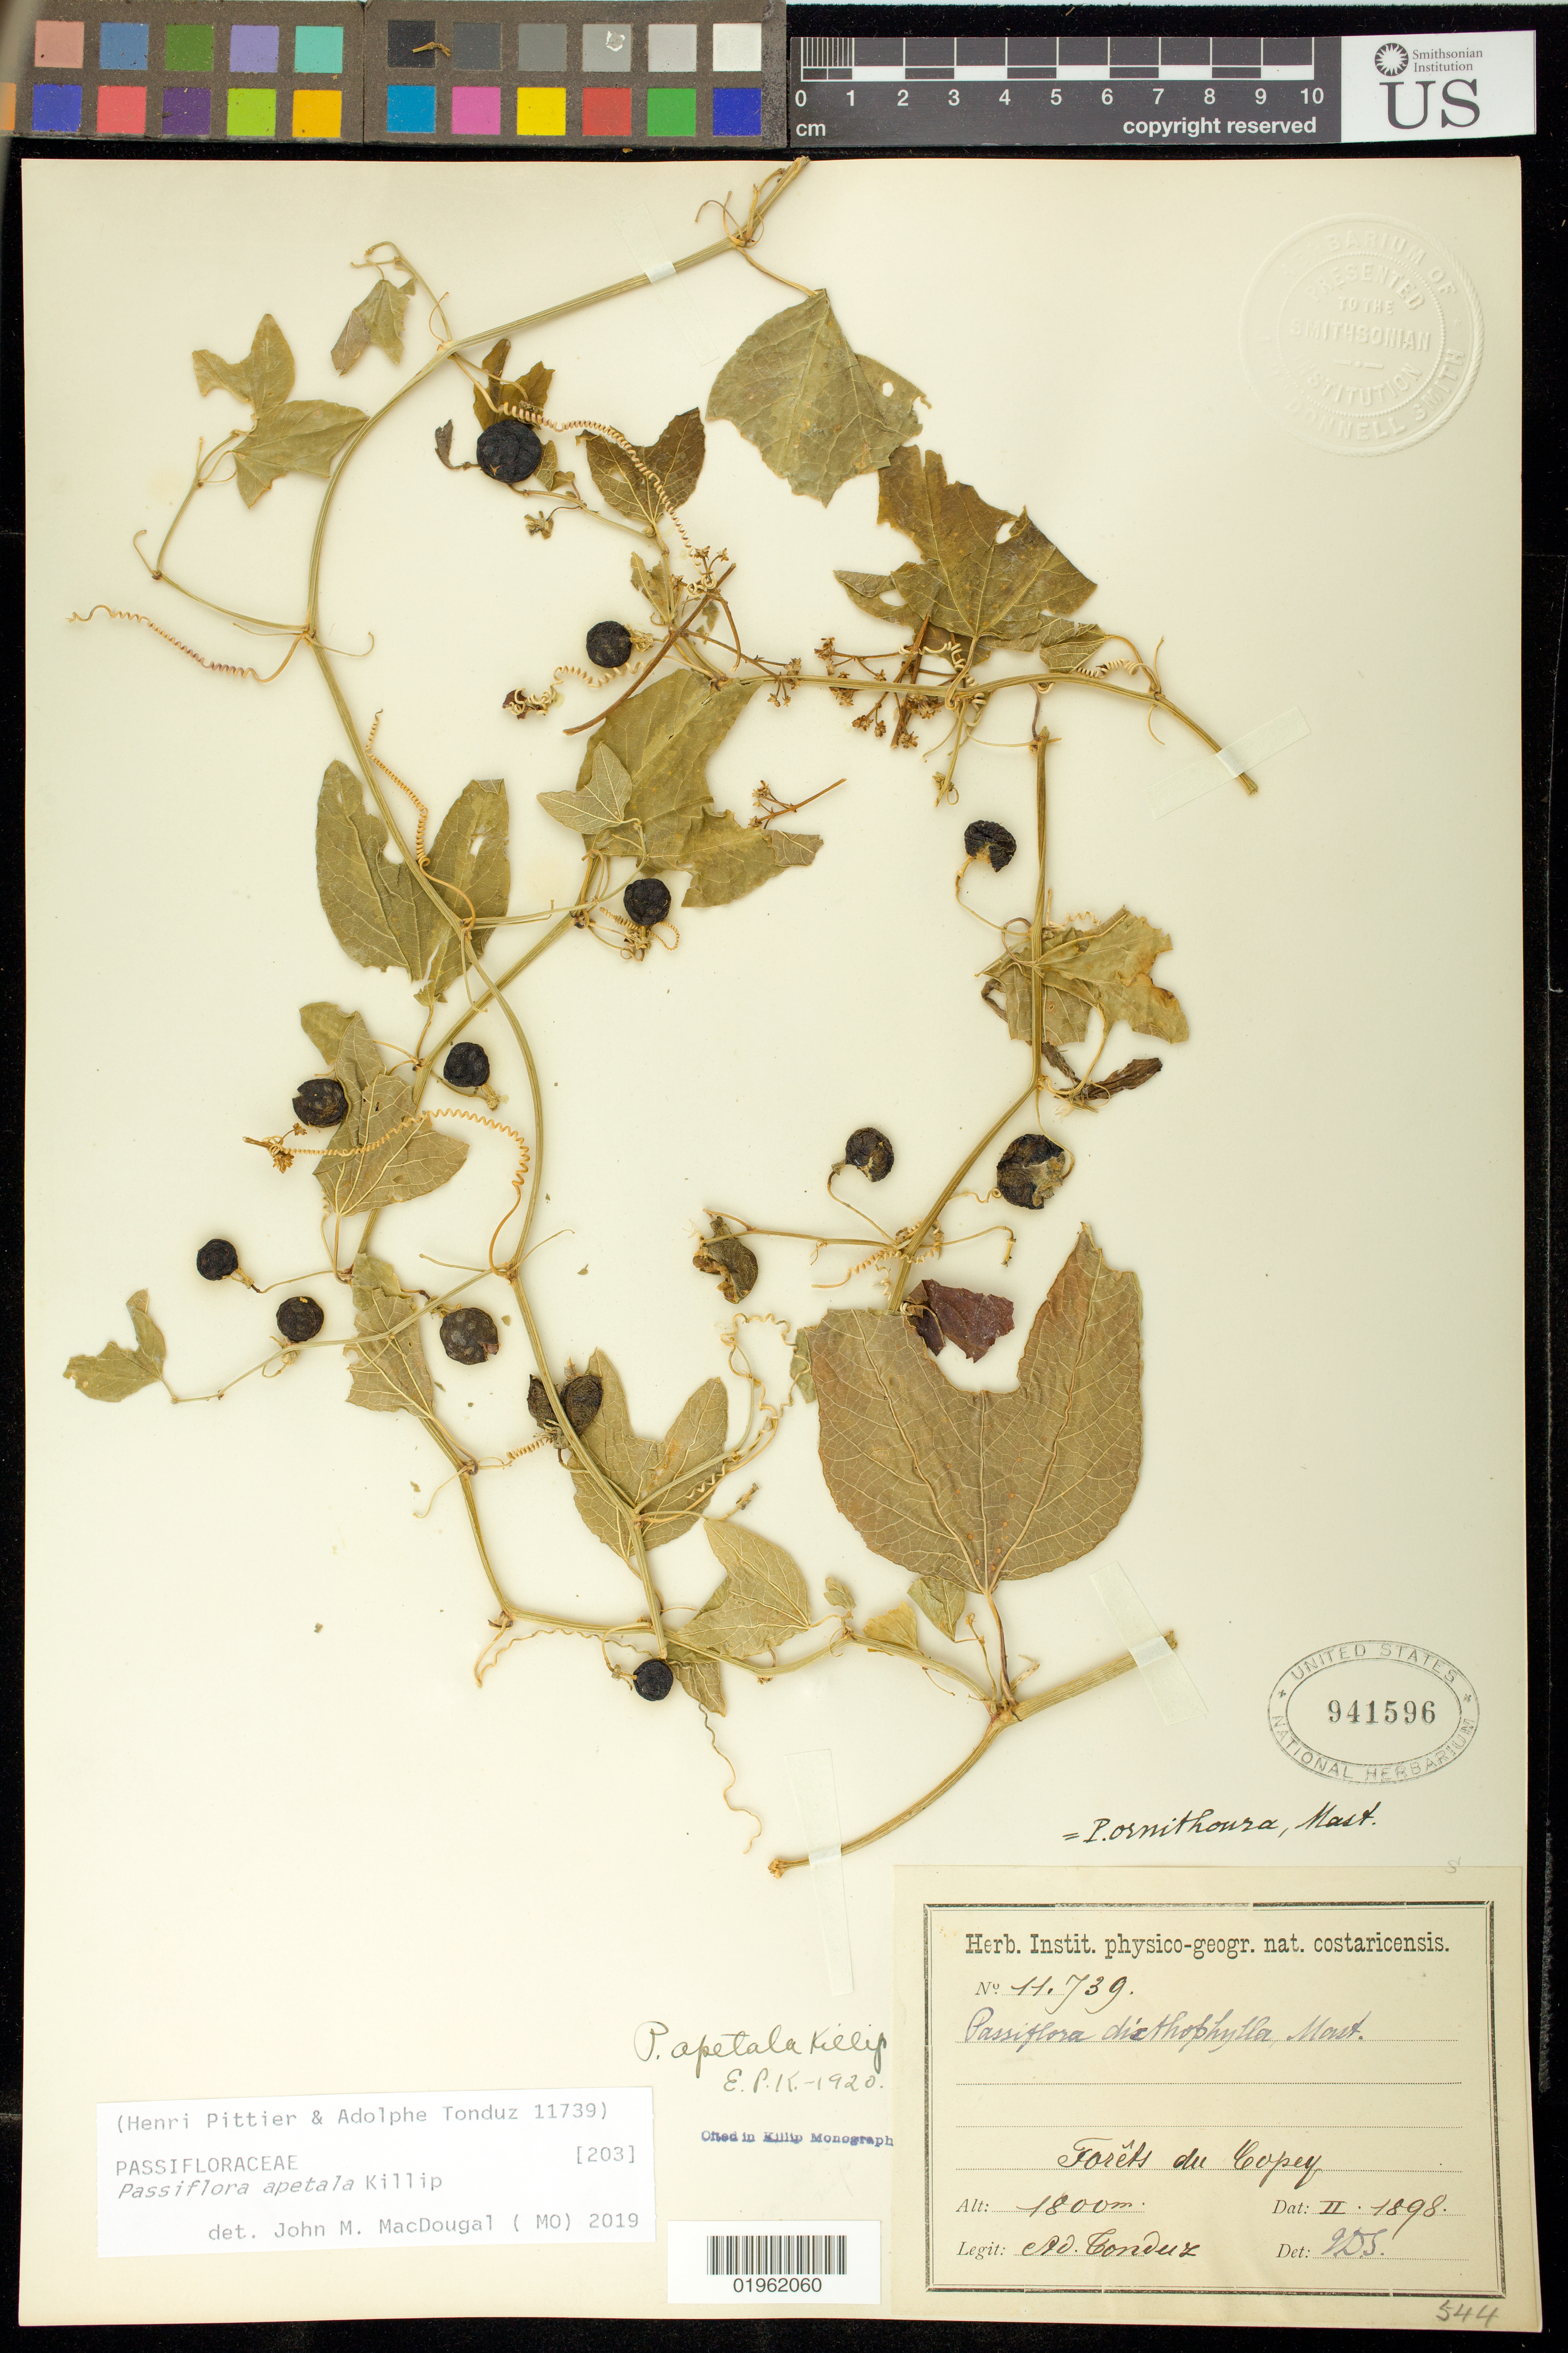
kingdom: Plantae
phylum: Tracheophyta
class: Magnoliopsida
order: Malpighiales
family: Passifloraceae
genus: Passiflora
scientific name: Passiflora apetala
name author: Killip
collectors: A. Tonduz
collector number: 11739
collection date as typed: II 1898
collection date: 1898-02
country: Costa Rica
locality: Forêts du Copey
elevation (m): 1800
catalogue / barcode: US 941596